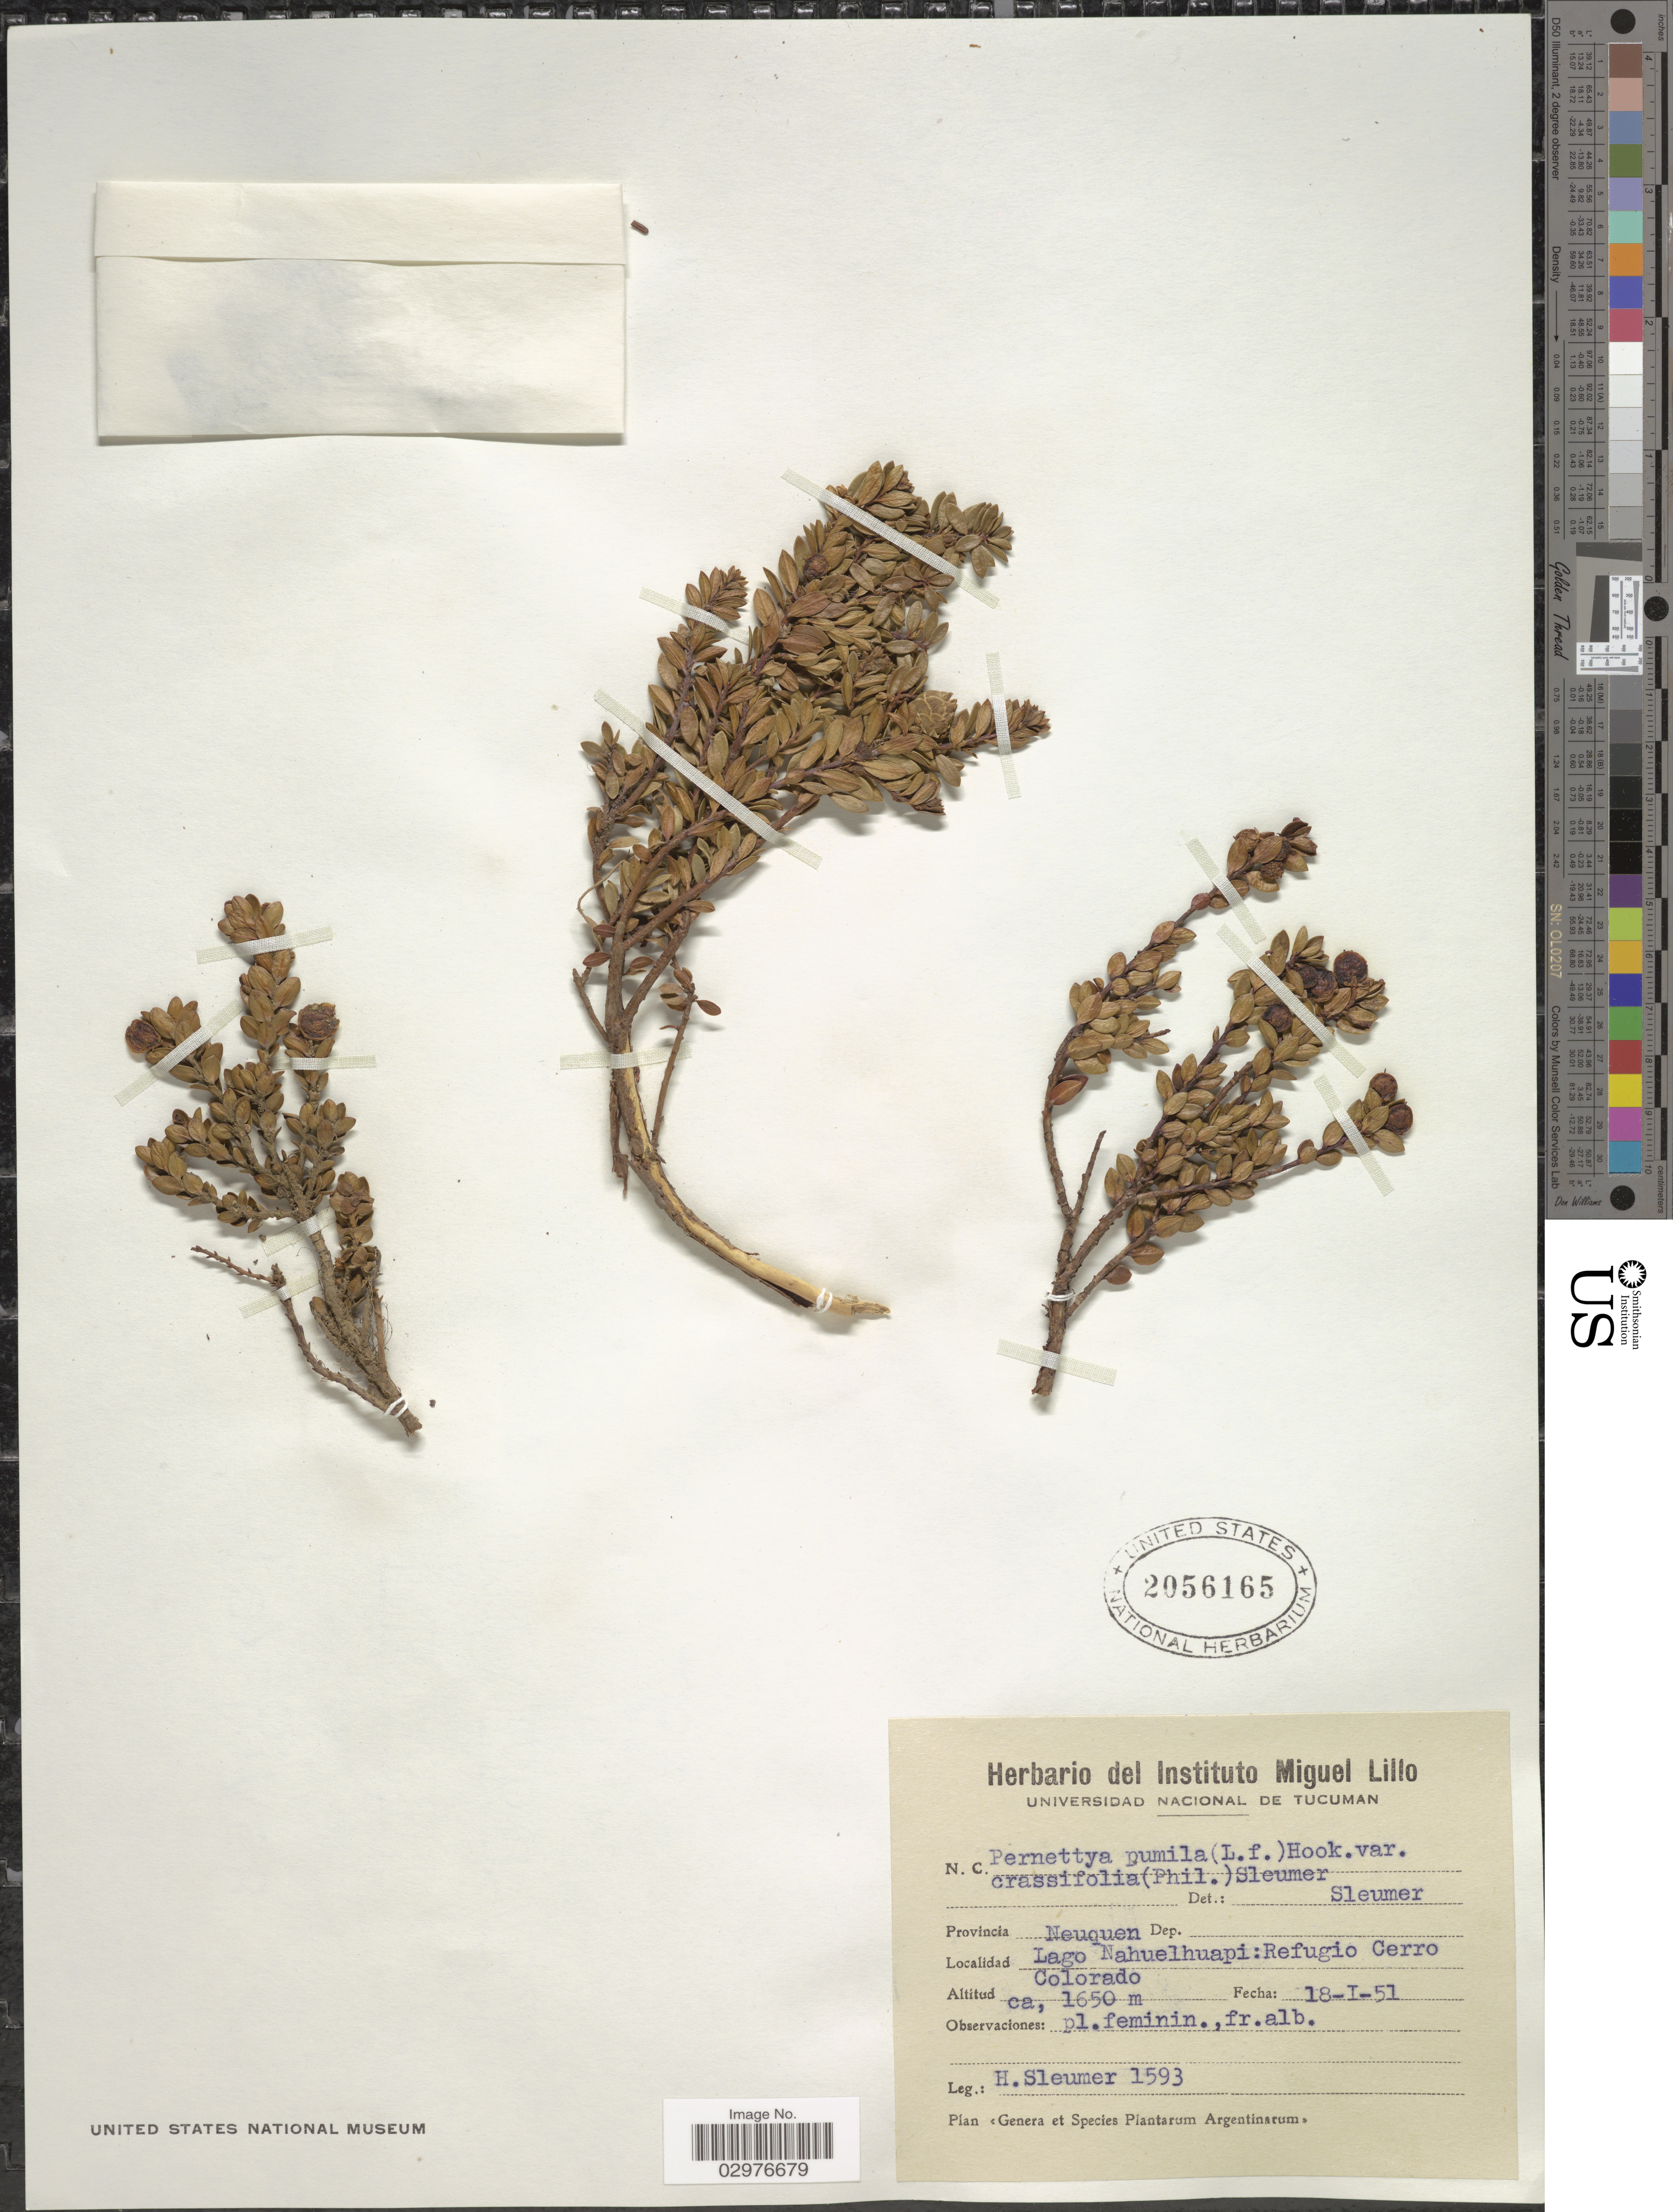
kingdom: Plantae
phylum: Tracheophyta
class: Magnoliopsida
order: Ericales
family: Ericaceae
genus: Gaultheria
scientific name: Gaultheria pumila var. crassifolia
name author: (Phil.) D.J. Middleton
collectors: H. O. Sleumer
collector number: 1593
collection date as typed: Transcribed d/m/y: 18/1/51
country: Argentina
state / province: Neuquen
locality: Lago Nahuelhuapi: Refugio Cerro Colorado.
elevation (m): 1650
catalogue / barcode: US 2056165